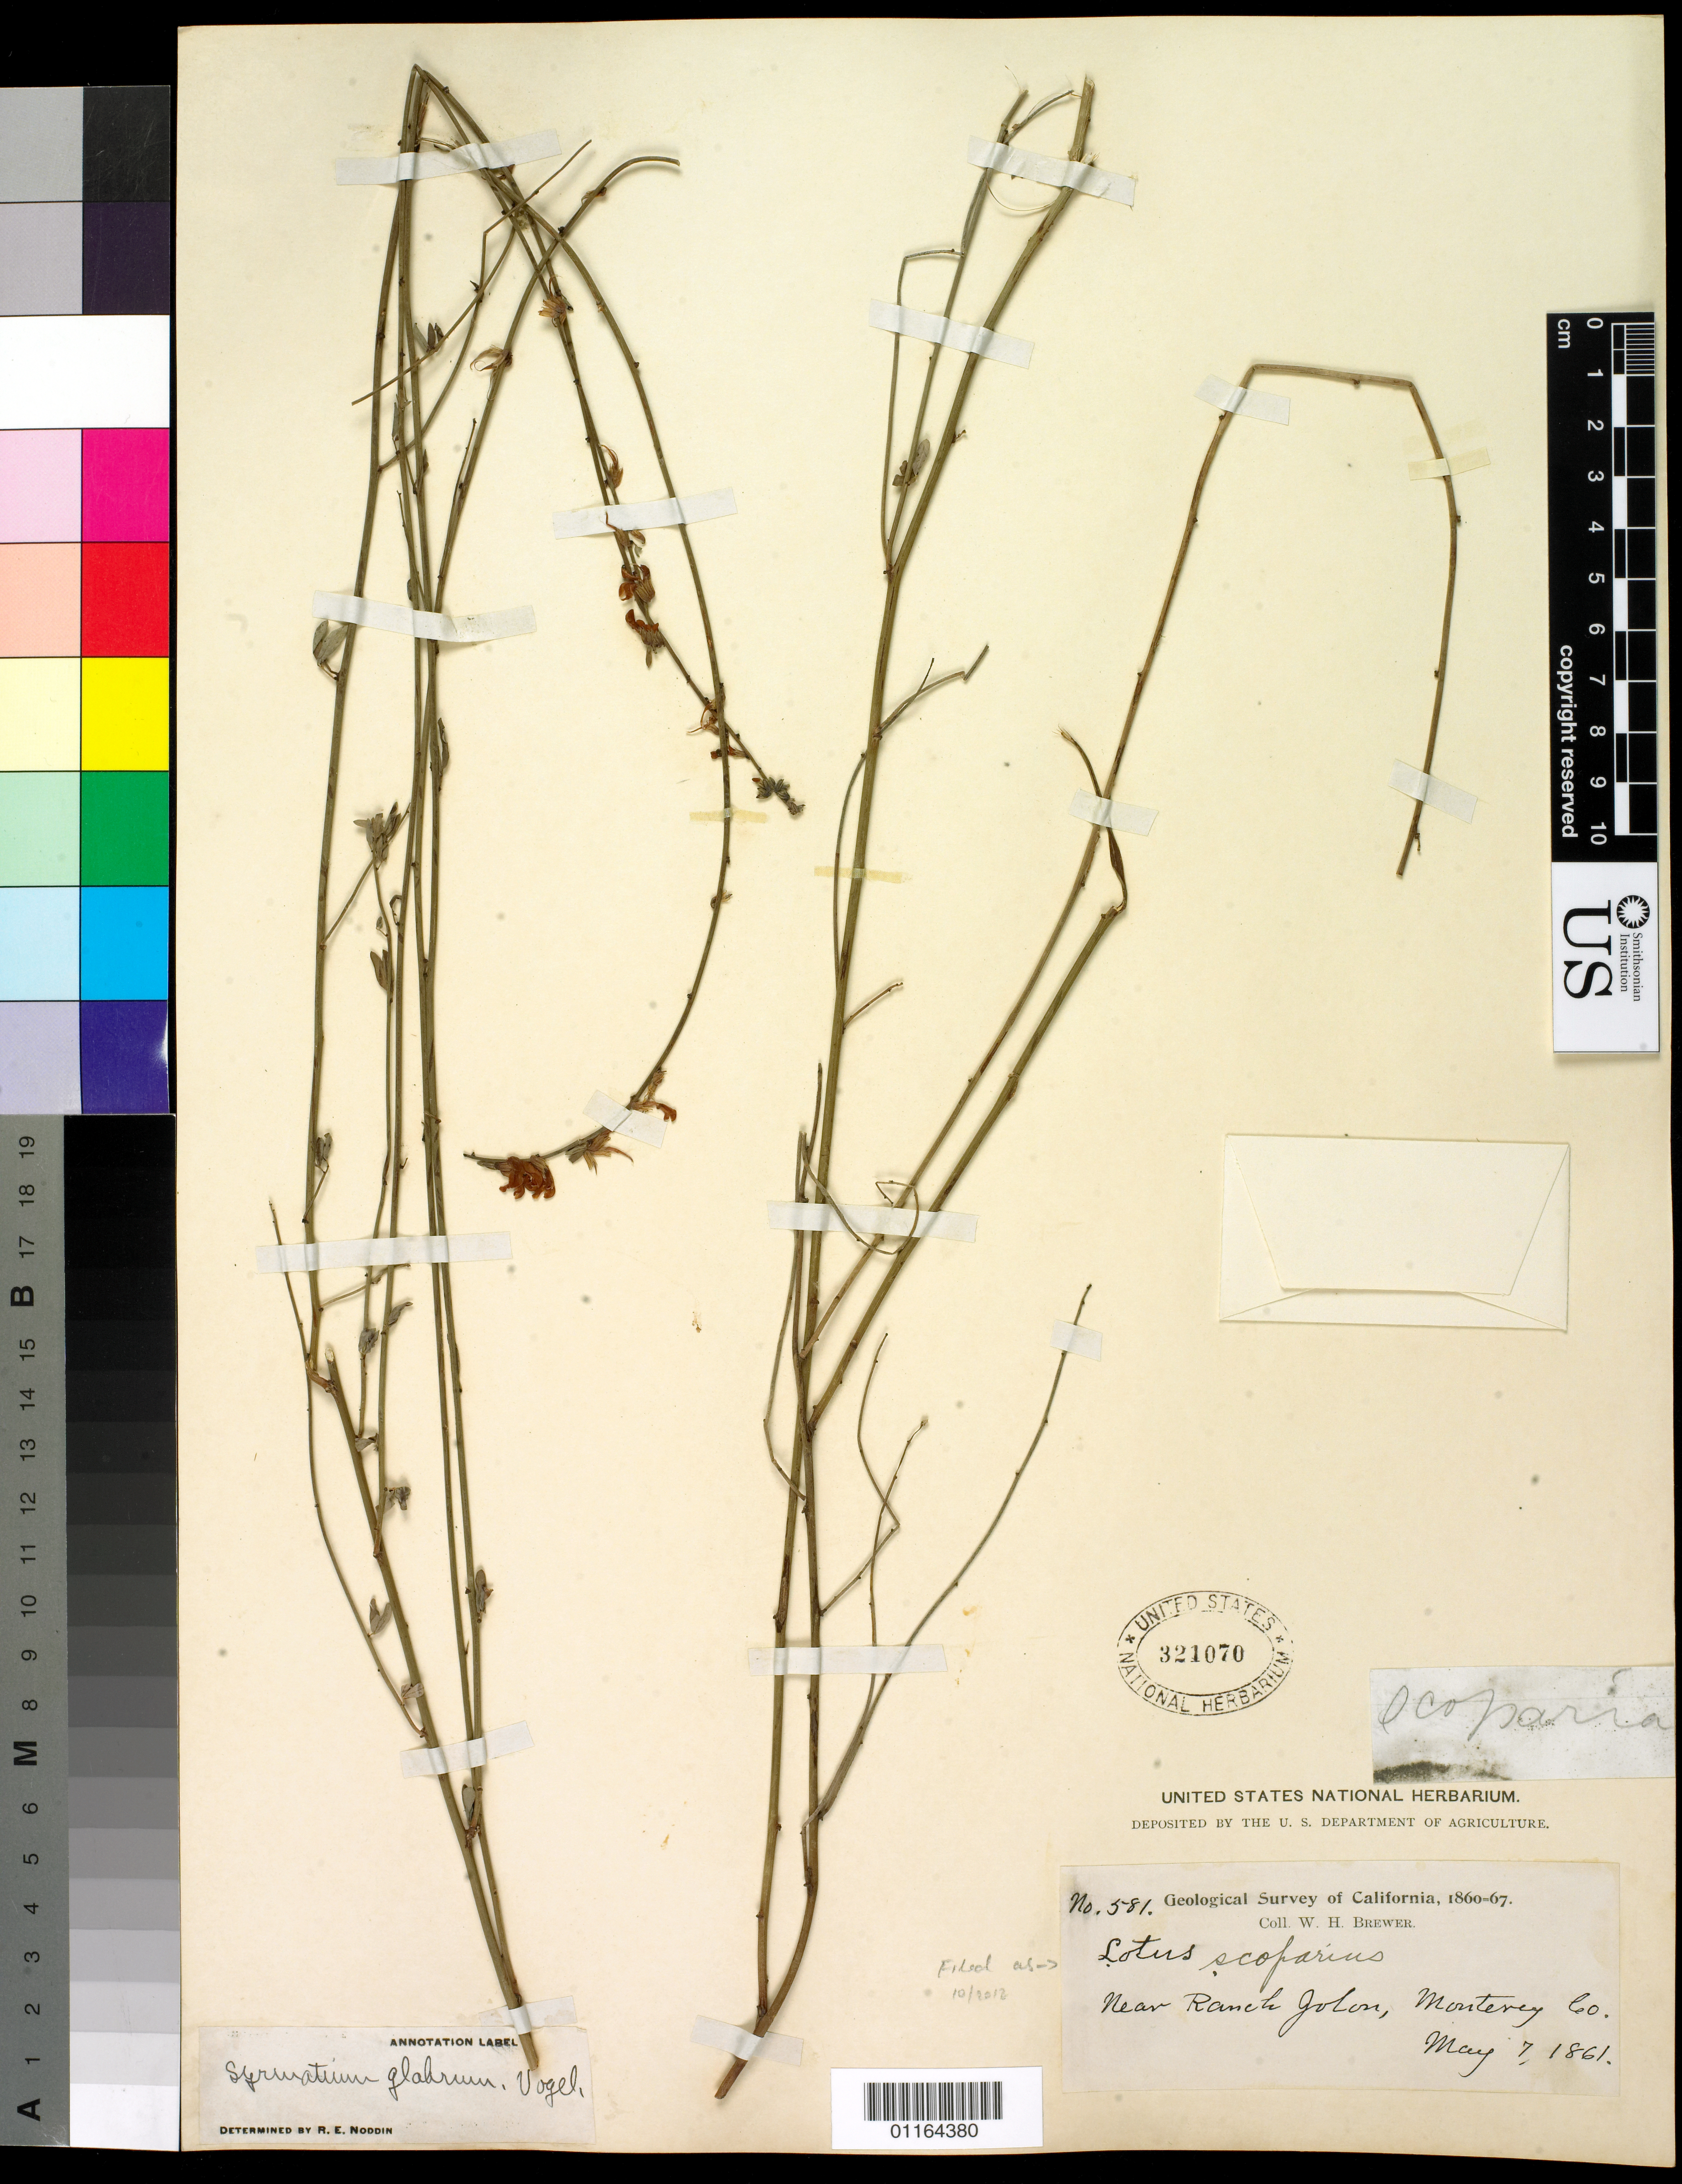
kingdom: Plantae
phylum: Tracheophyta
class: Magnoliopsida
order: Fabales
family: Fabaceae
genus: Syrmatium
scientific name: Syrmatium glabrum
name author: Vogel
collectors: W. H. Brewer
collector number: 581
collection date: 1861-05-07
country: United States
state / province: California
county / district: Monterey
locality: Near Ranch Jolon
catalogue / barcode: US 321070